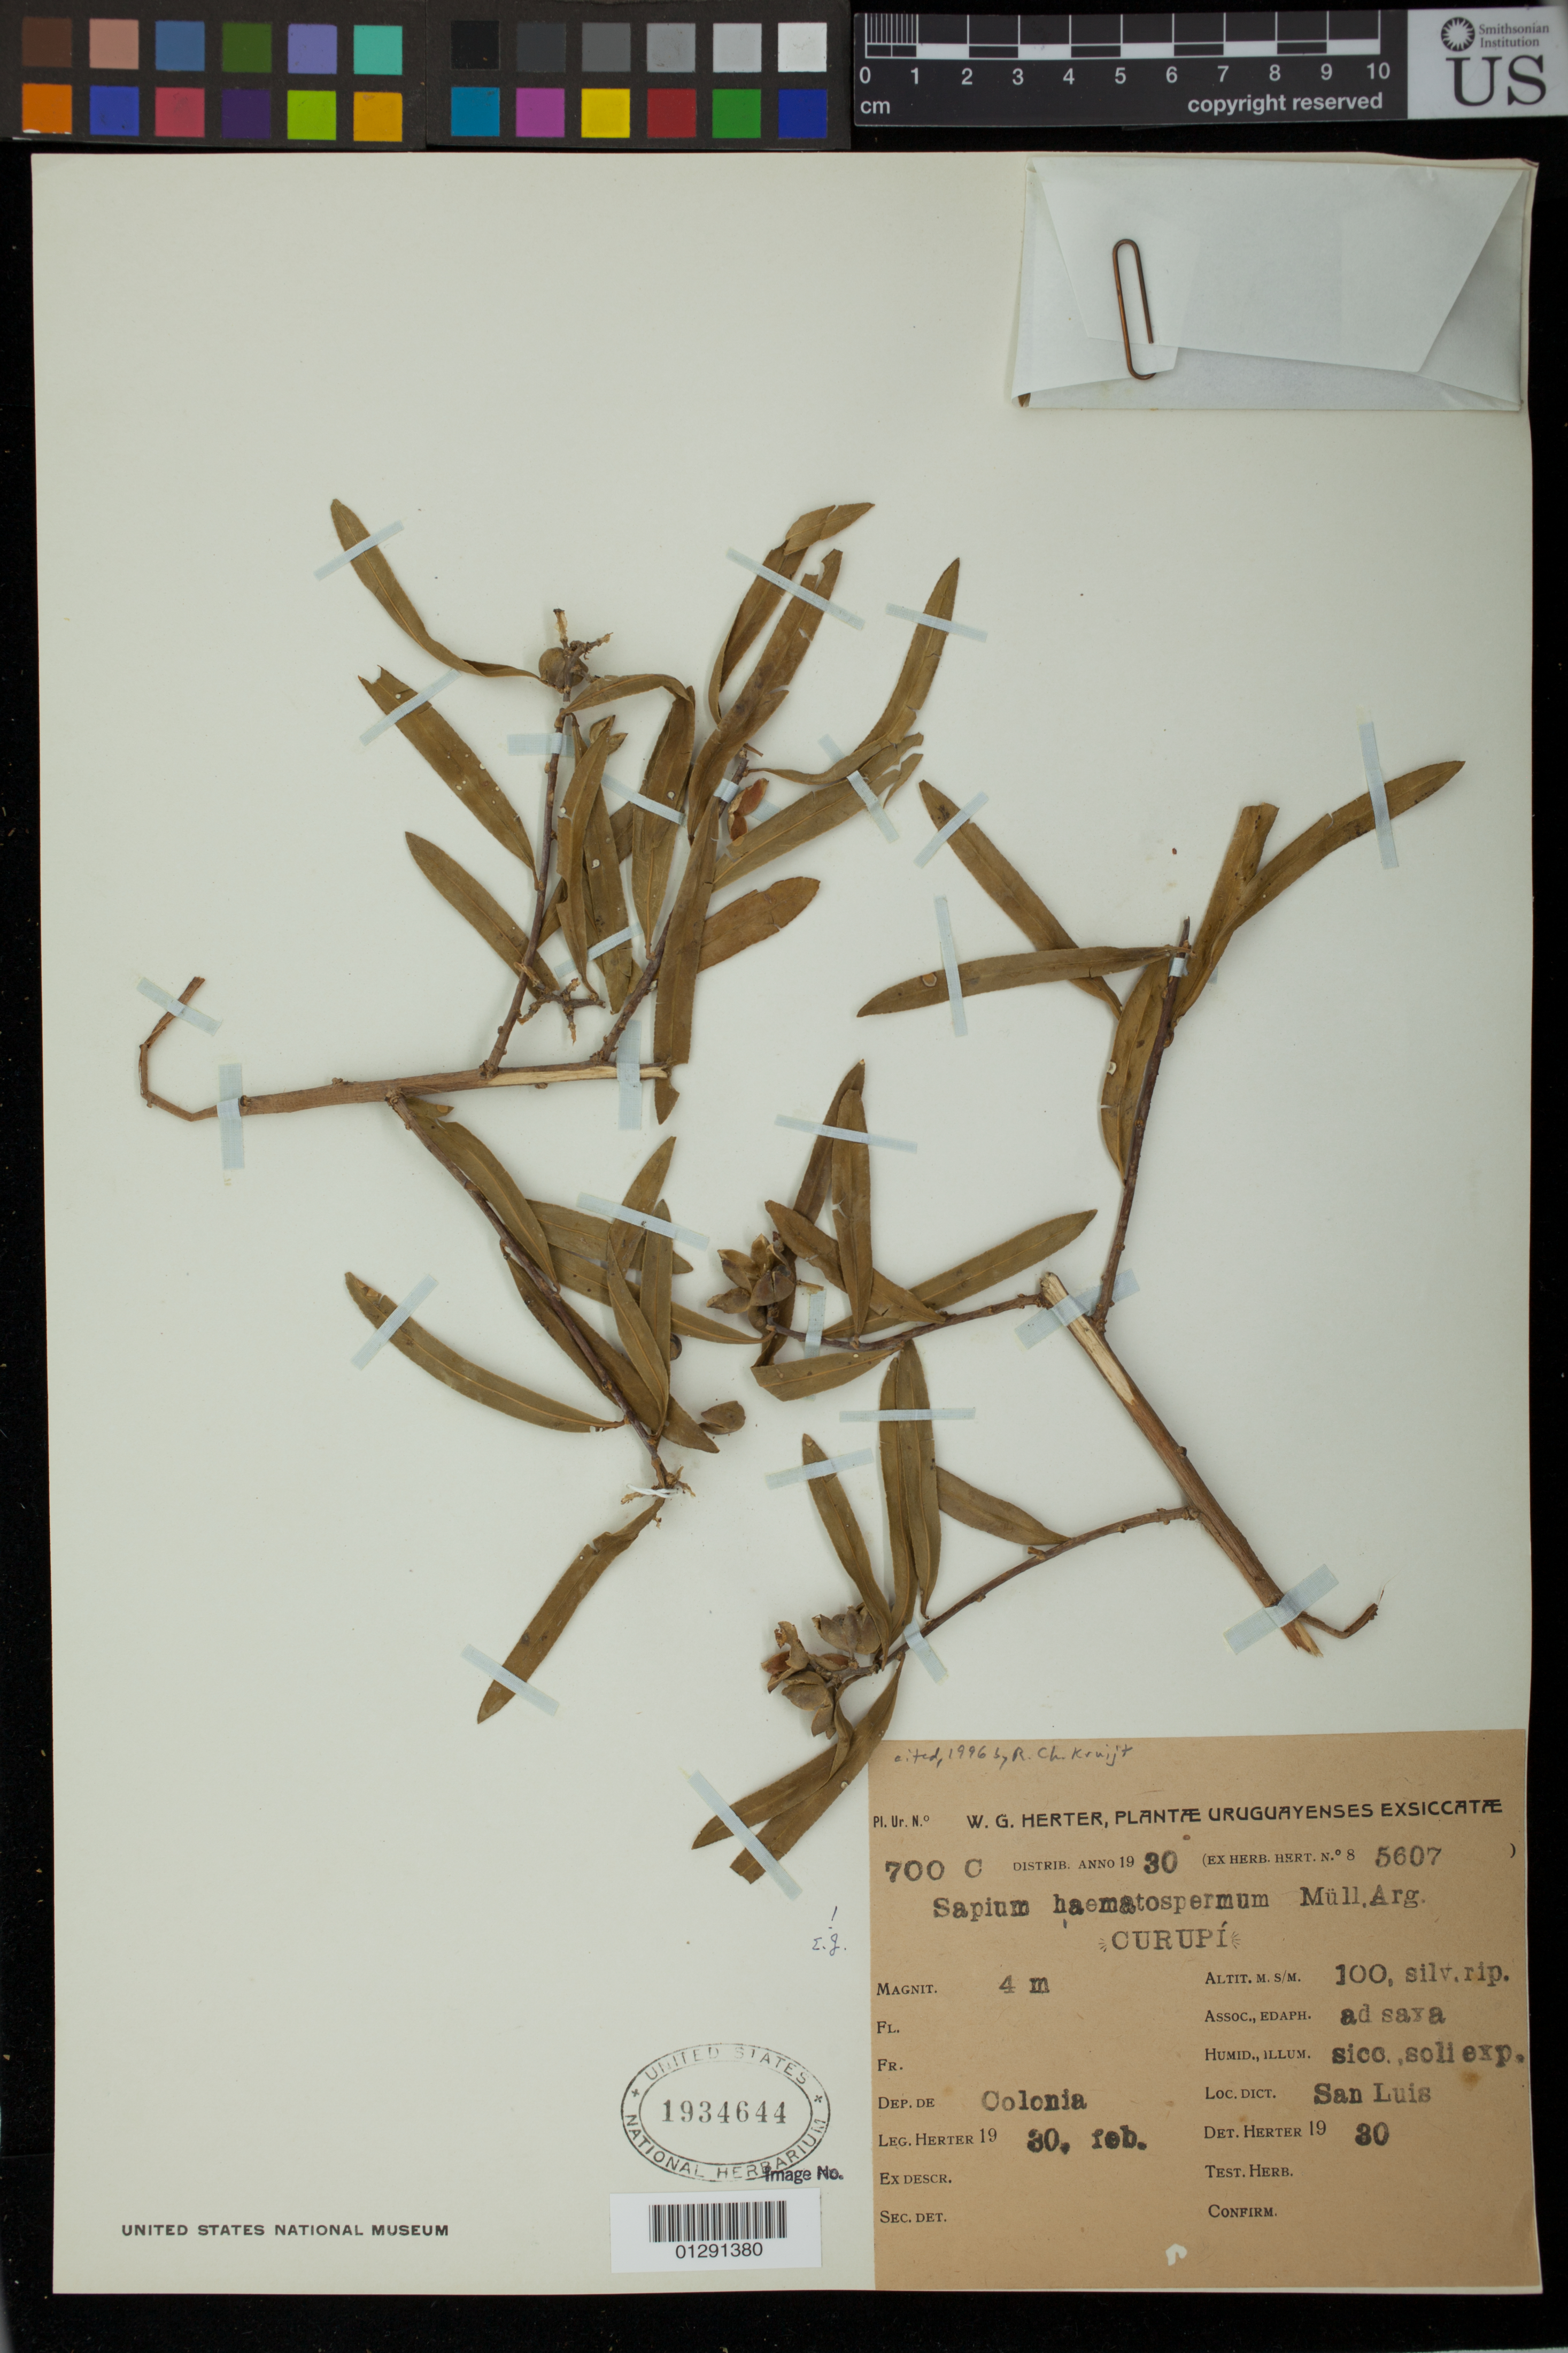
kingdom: Plantae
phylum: Tracheophyta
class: Magnoliopsida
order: Malpighiales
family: Euphorbiaceae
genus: Sapium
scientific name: Sapium haematospermum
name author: Müll. Arg.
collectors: W. G. Herter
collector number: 5607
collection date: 1930-02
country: Uruguay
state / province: Colonia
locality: Curupi, San Luis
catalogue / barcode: US 1934644